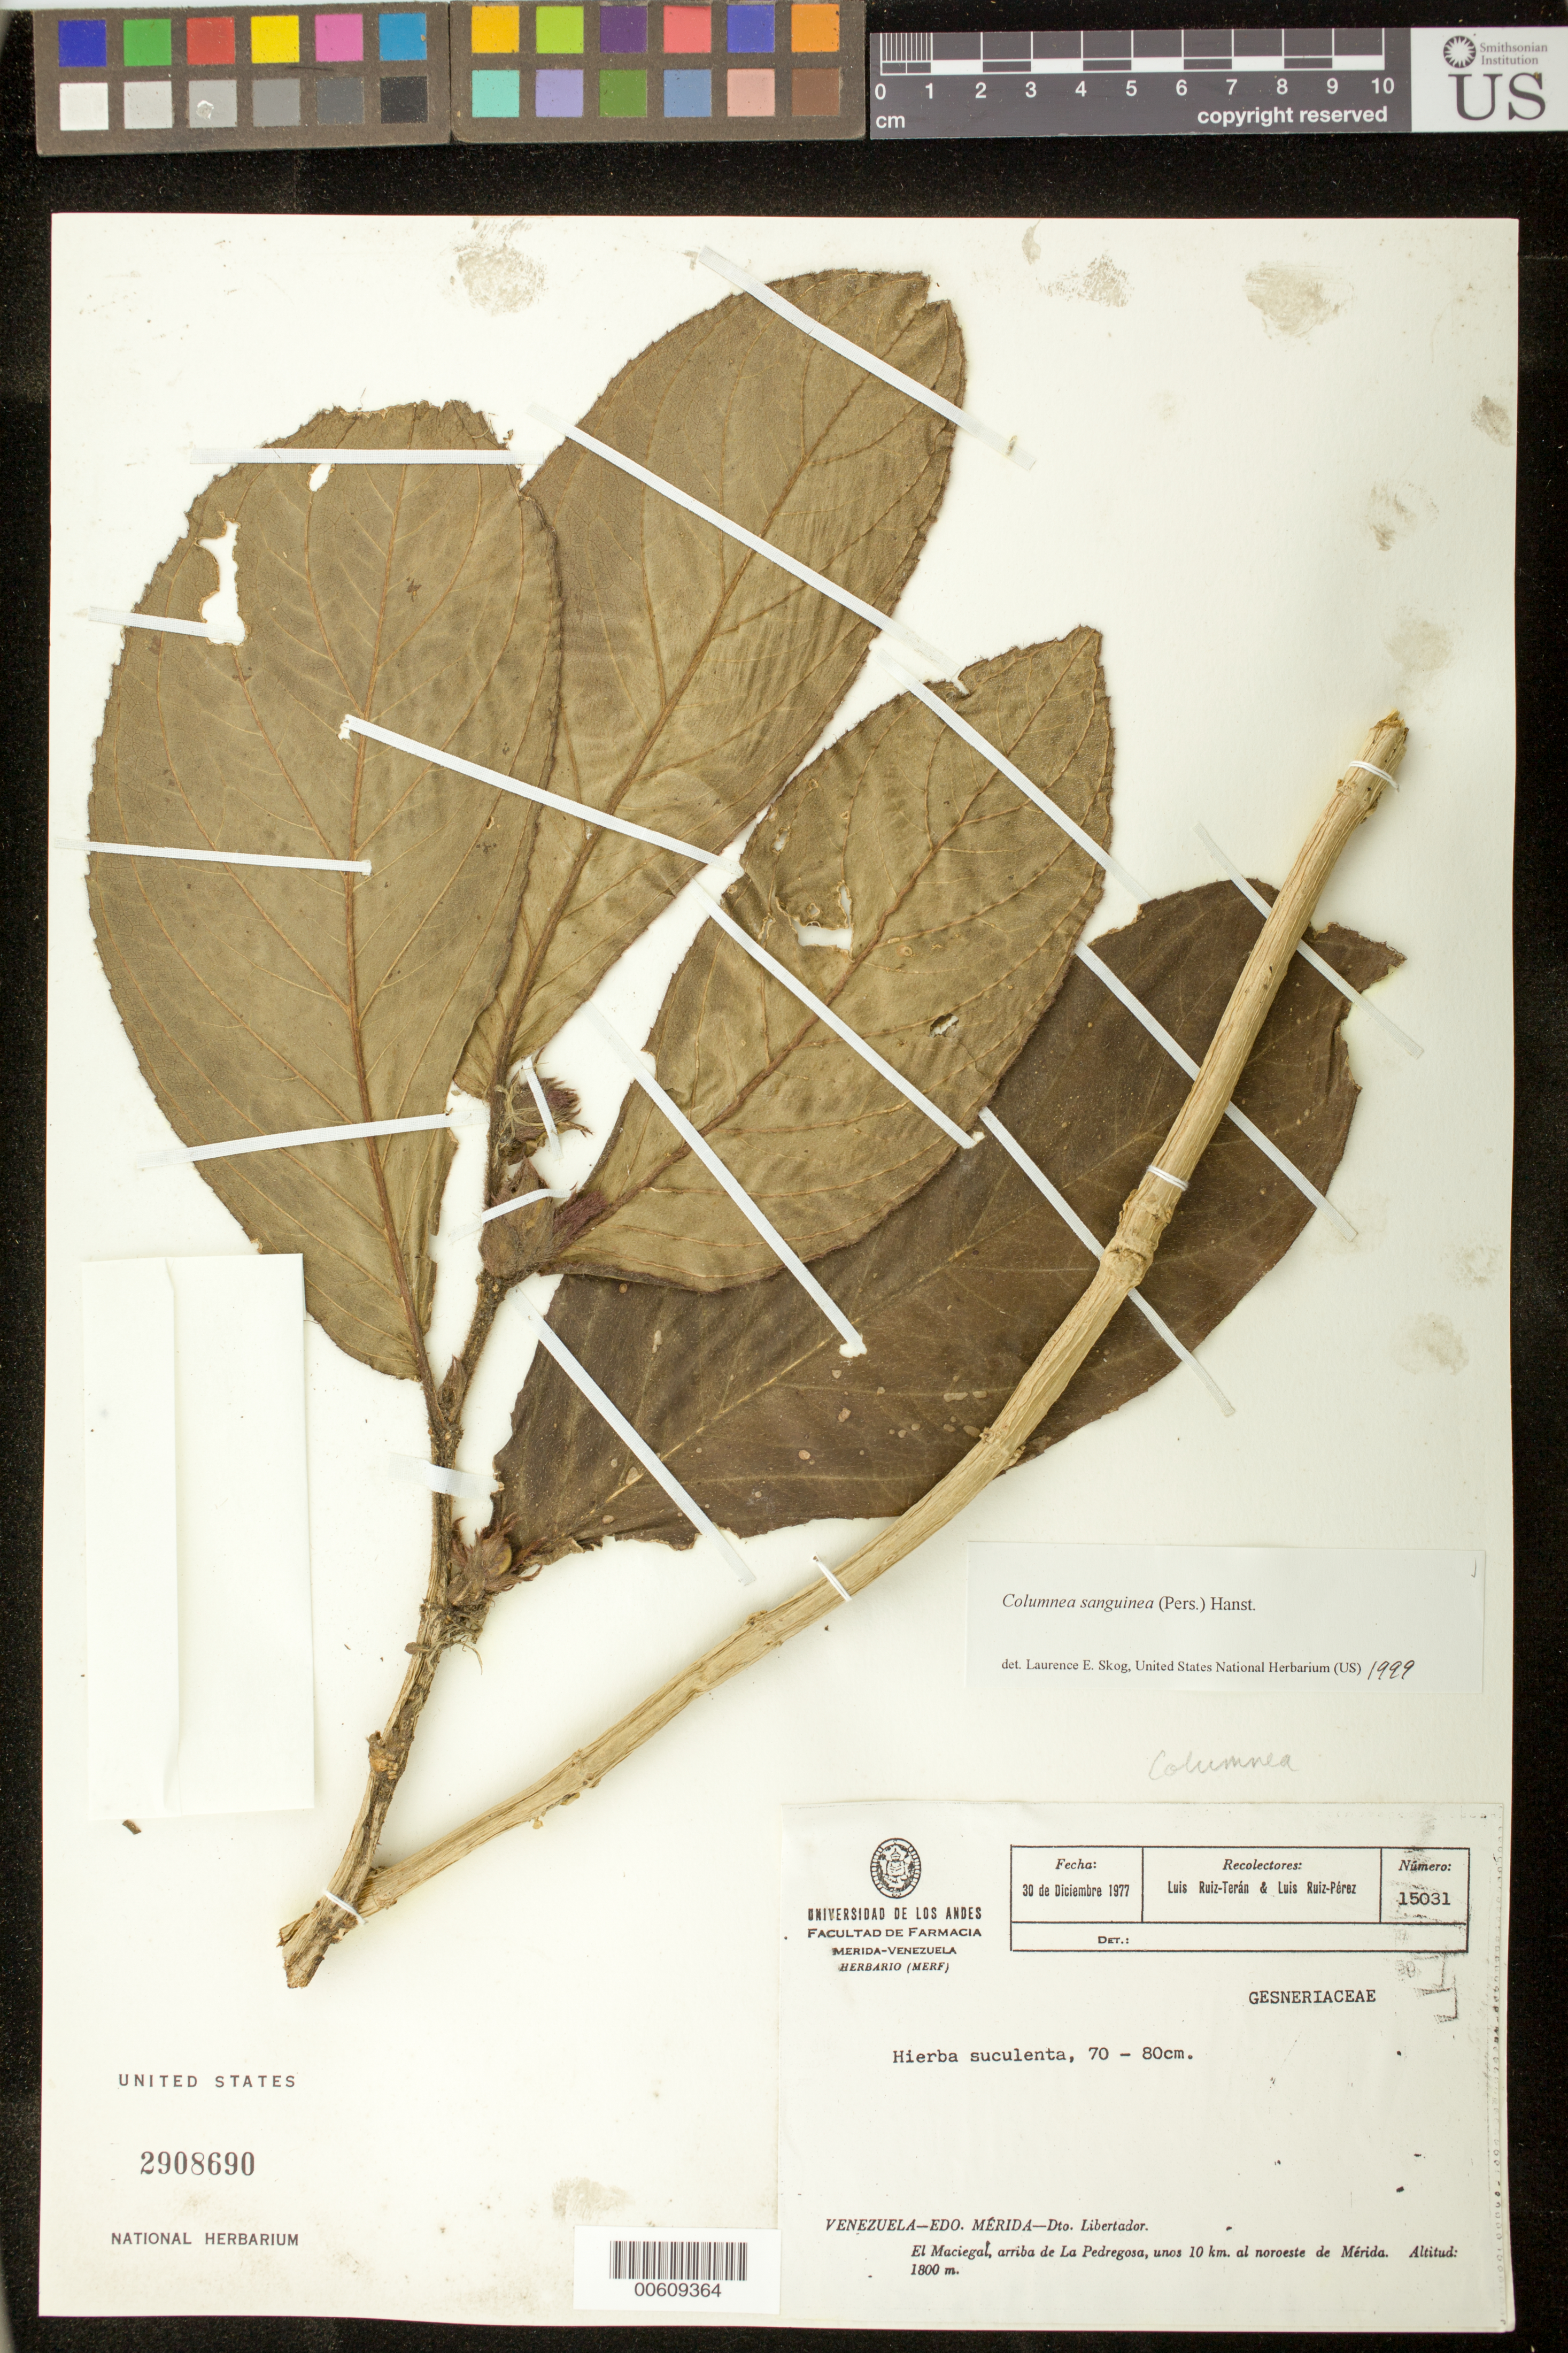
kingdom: Plantae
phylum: Tracheophyta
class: Magnoliopsida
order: Lamiales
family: Gesneriaceae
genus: Columnea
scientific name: Columnea sanguinea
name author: (Pers.) Hanst.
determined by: Skog, Laurence E.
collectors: L. E. Ruíz-Terán & L. Ruiz-Perez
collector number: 15031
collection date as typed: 30 Dec 1977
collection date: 1977-12-30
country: Venezuela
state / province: Mérida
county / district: Libertador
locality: Dto. Libertador; El Maciegal, arriba de La Pedregosa, unos 10 km al NW de Mérida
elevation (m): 1800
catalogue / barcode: US 2908690